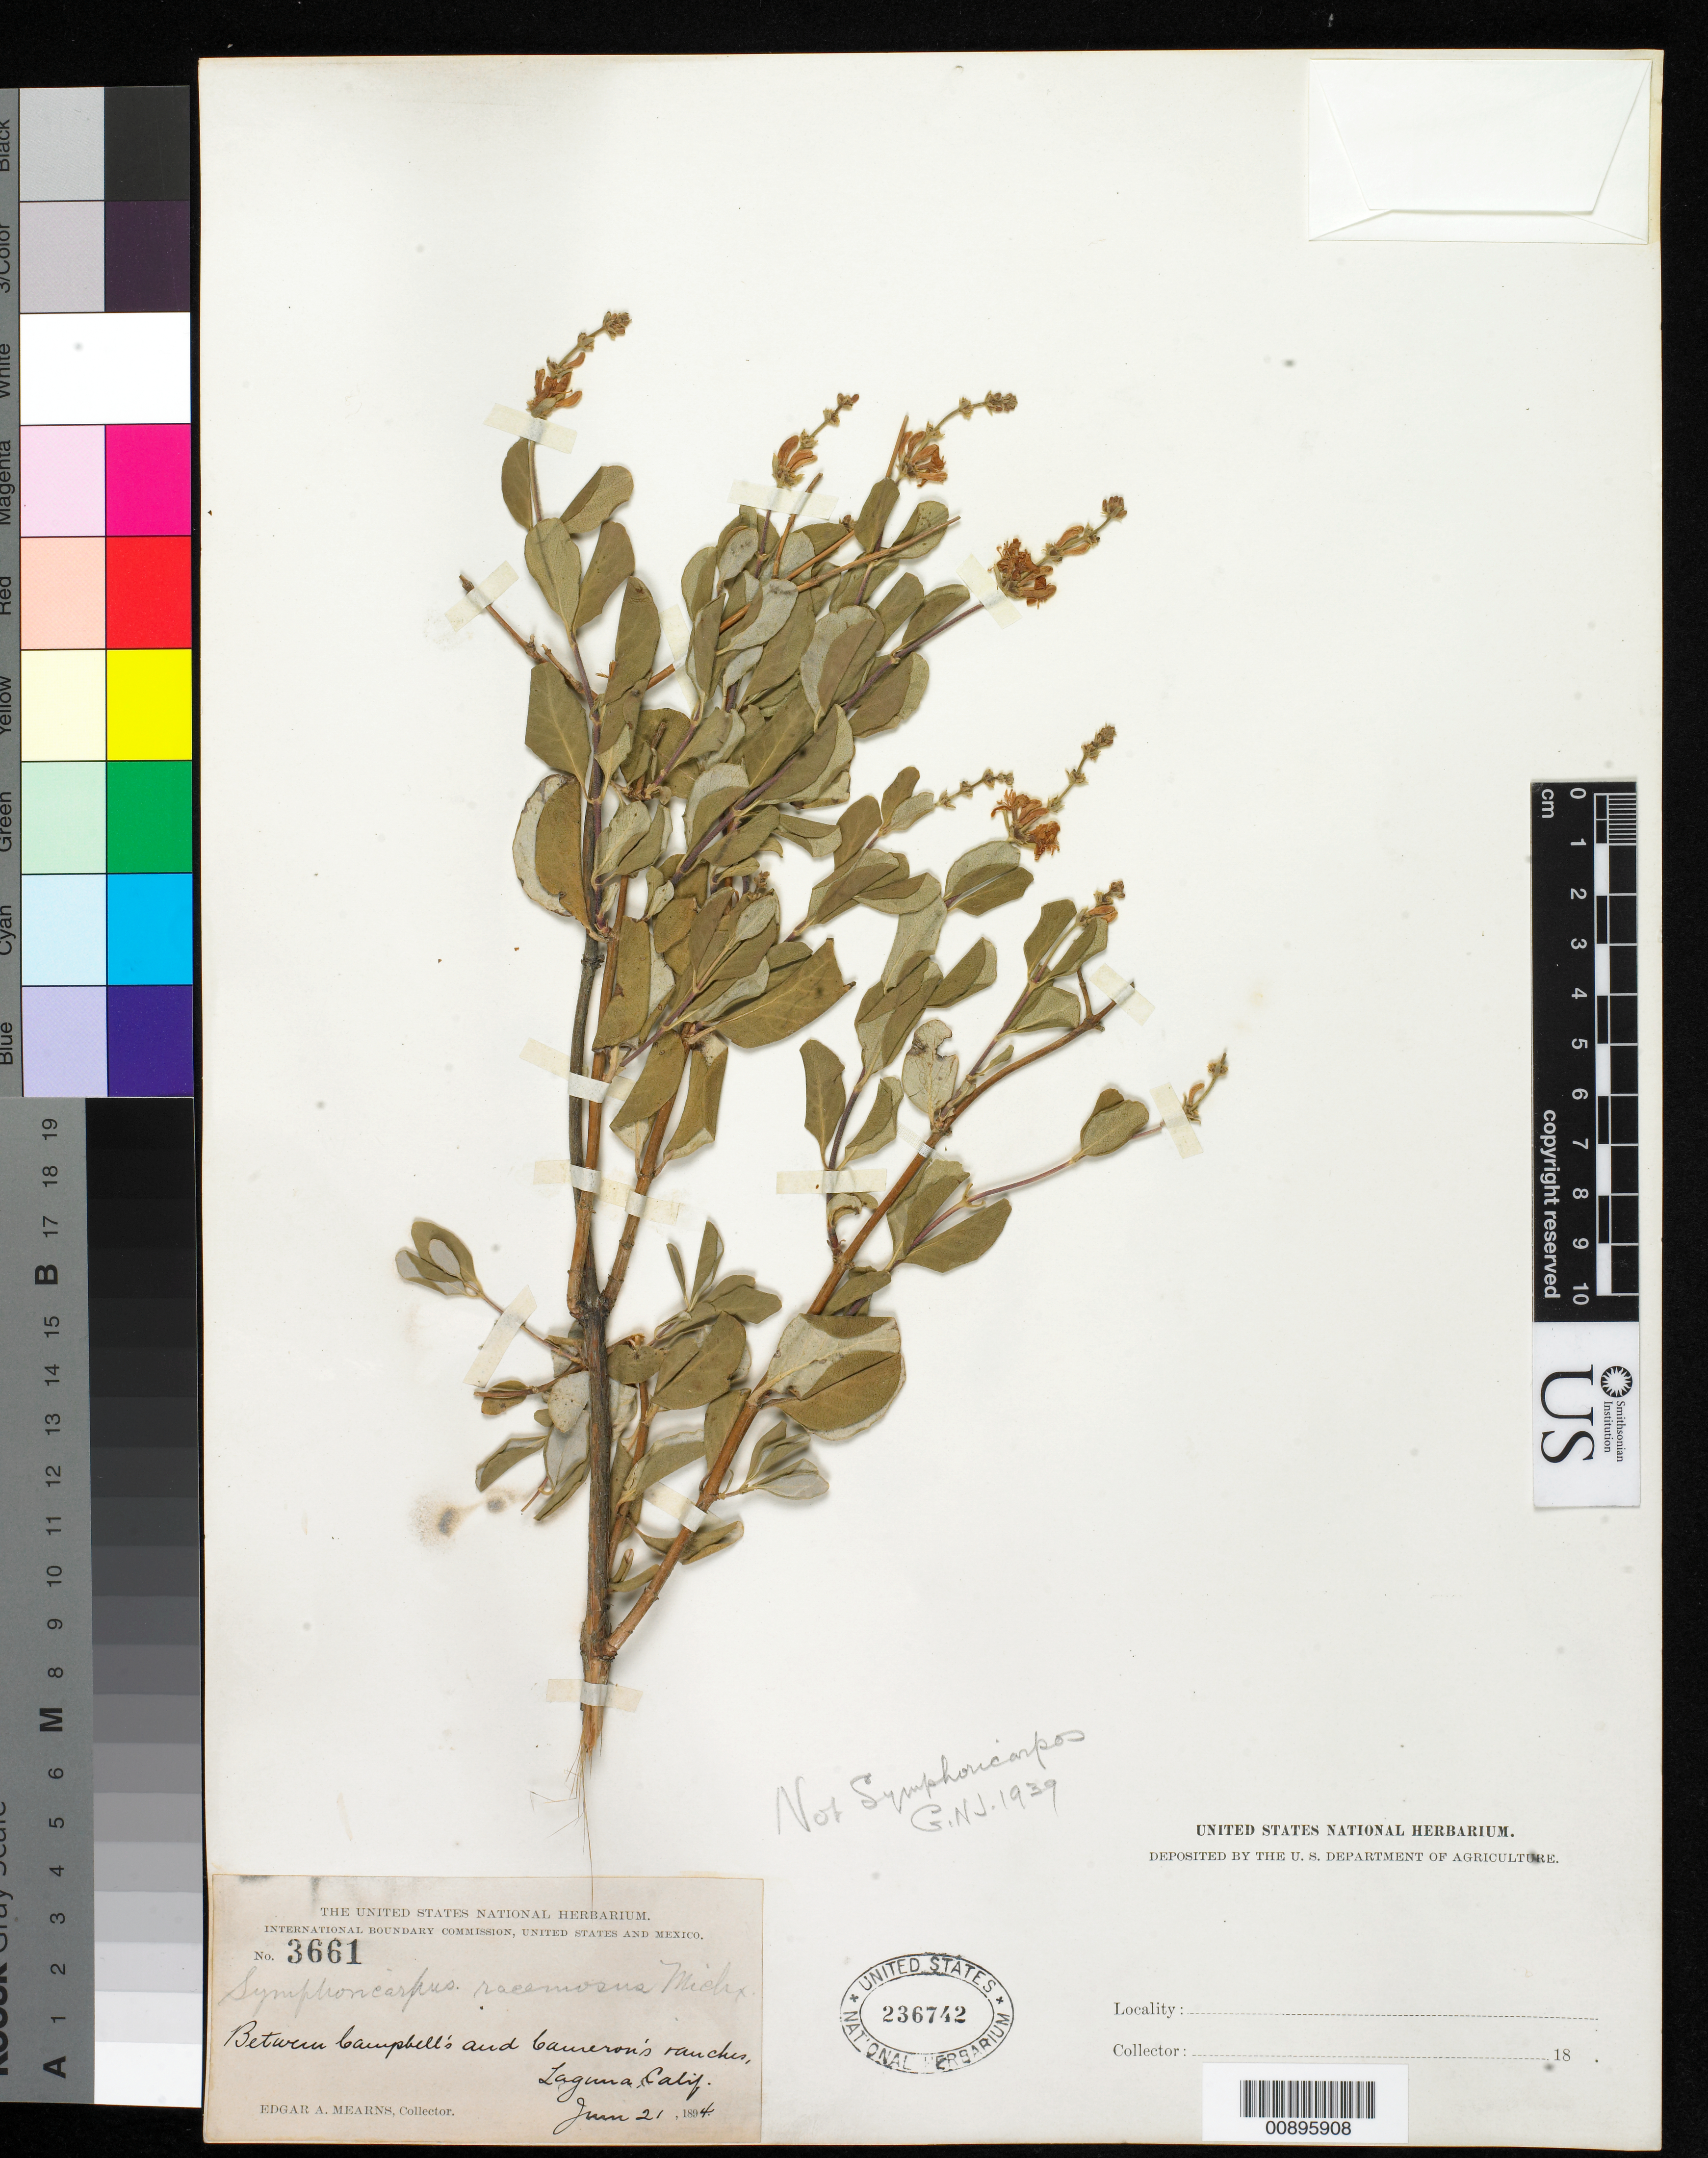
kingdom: Plantae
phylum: Tracheophyta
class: Magnoliopsida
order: Dipsacales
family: Caprifoliaceae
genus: Symphoricarpos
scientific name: Symphoricarpos sp.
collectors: E. A. Mearns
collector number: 3661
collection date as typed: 21 Jun 1894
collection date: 1894-06-21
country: United States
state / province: California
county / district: Orange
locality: Between Campbell's and Cameron's ranches, Laguna, California.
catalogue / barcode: US 236742